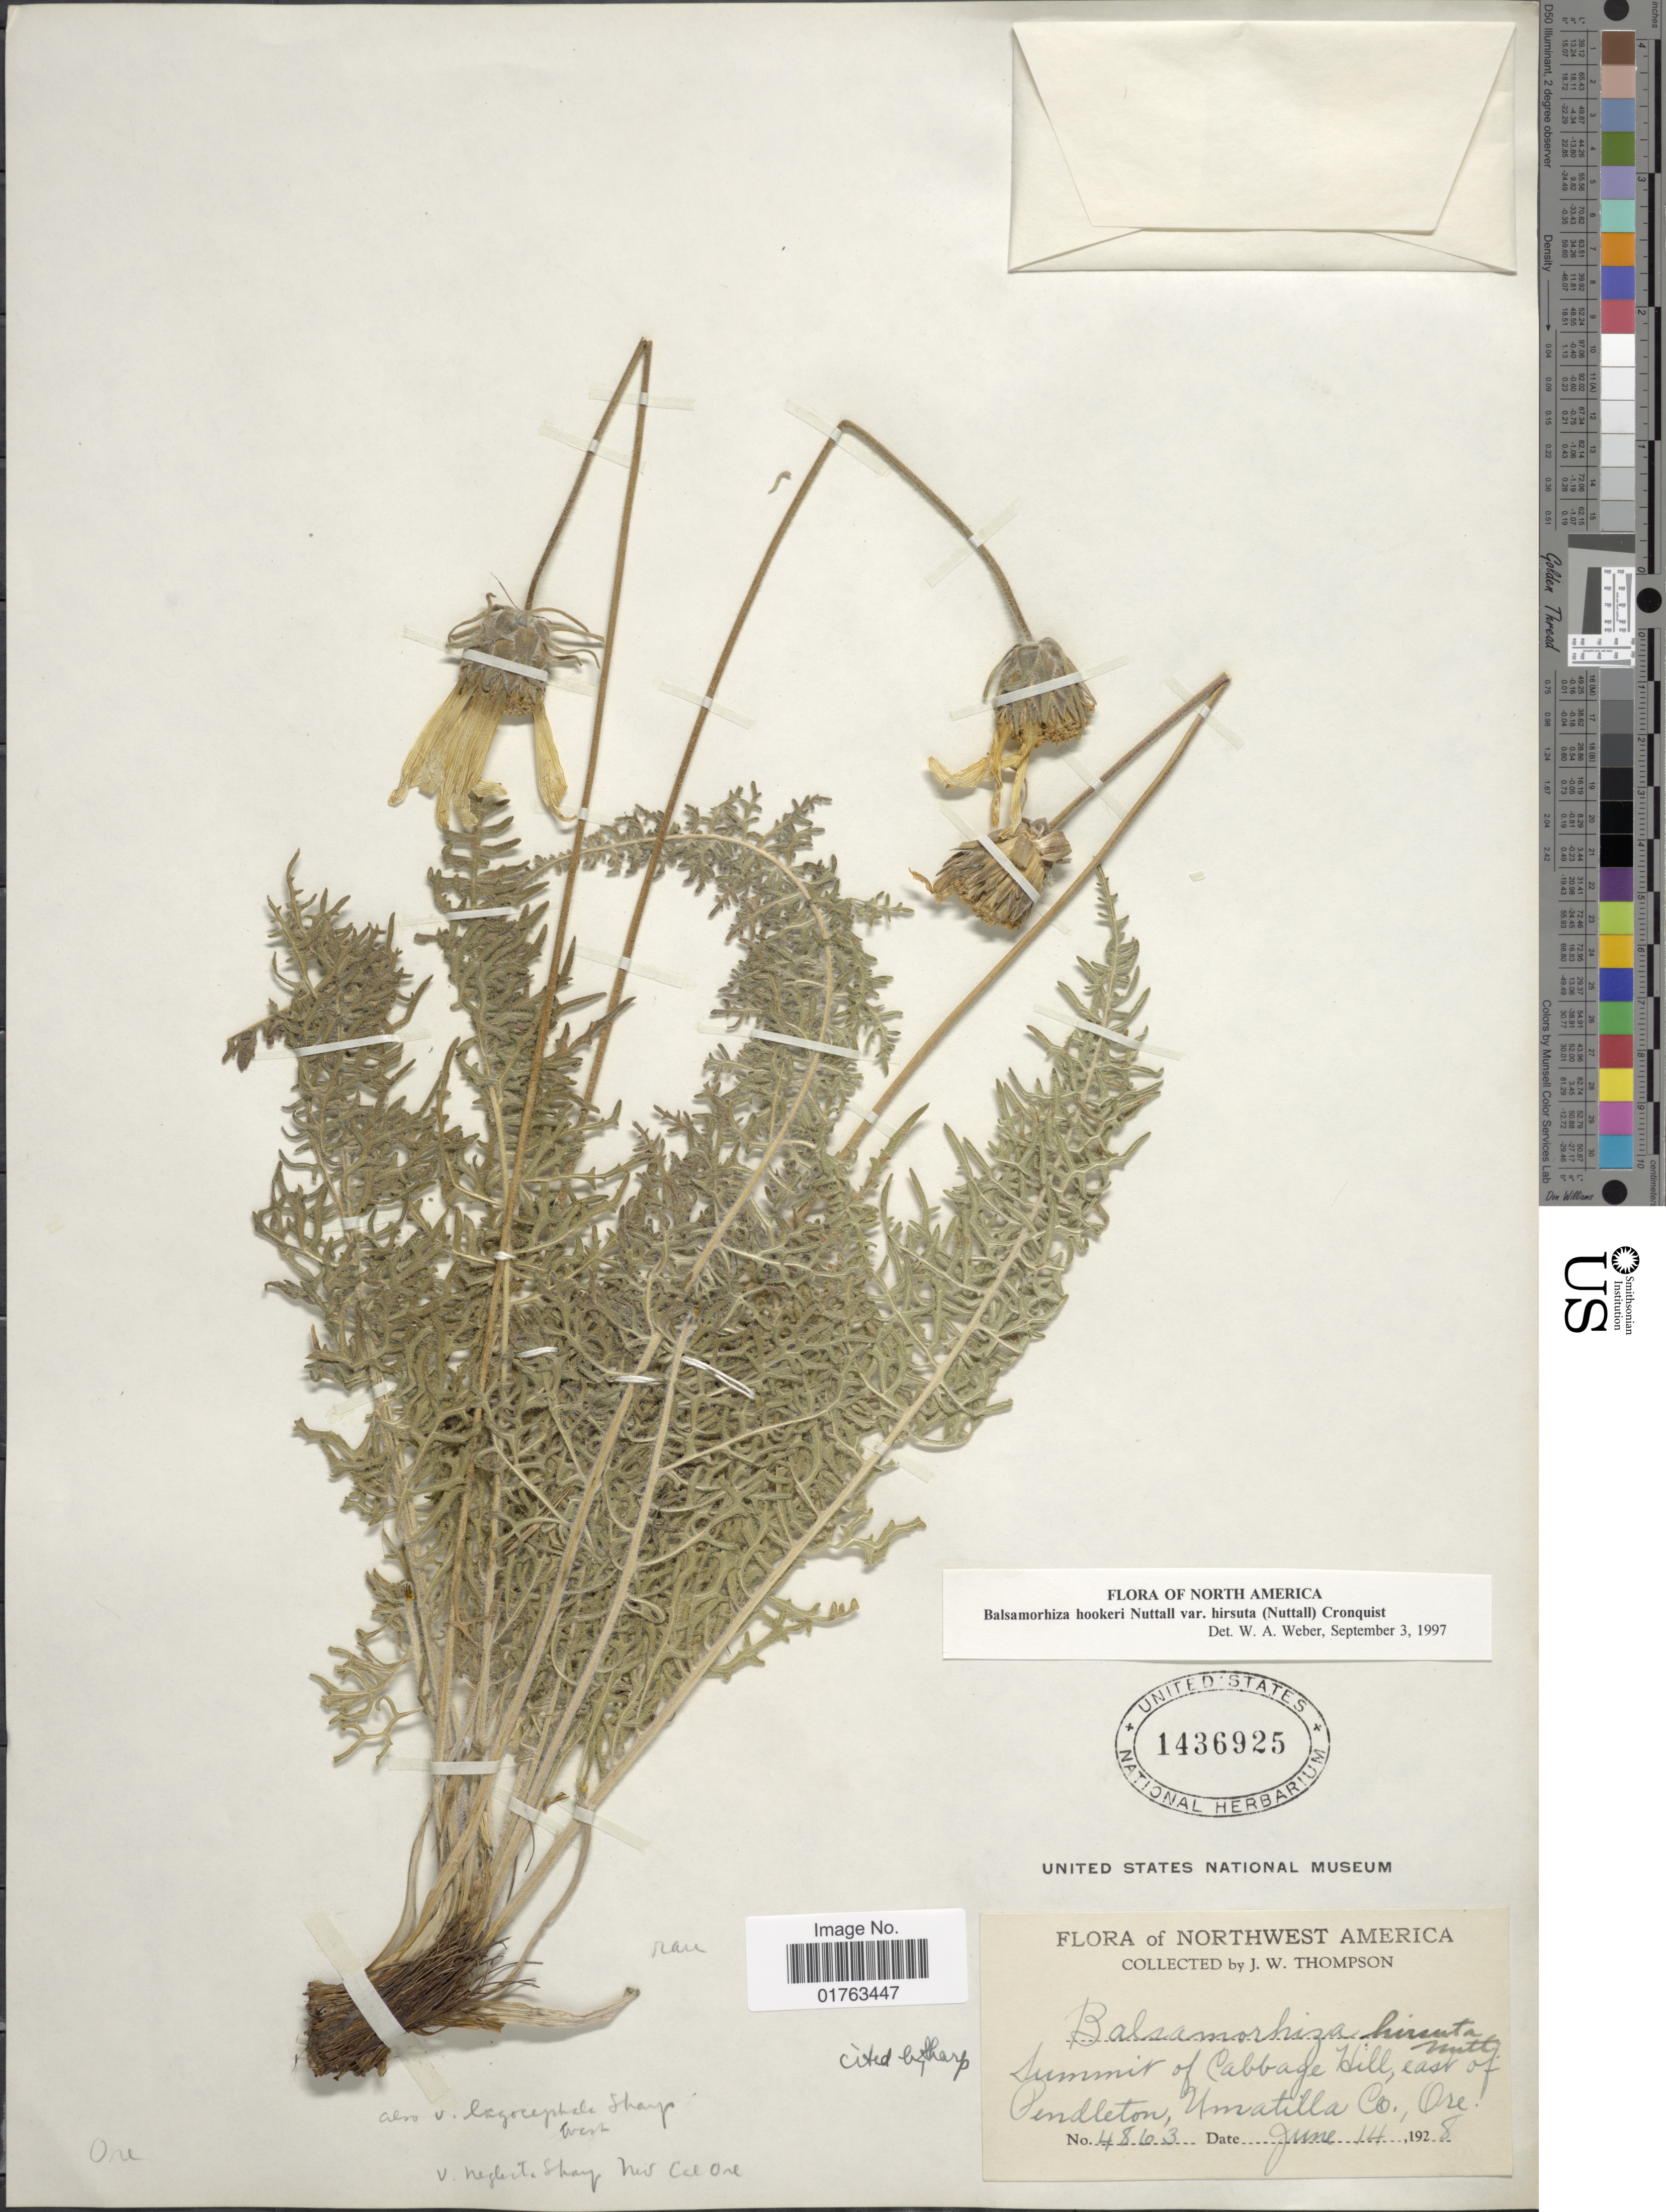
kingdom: Plantae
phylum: Tracheophyta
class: Magnoliopsida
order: Asterales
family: Asteraceae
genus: Balsamorhiza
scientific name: Balsamorhiza hookeri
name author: Nutt.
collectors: J. W. Thompson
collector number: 4863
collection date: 1928-06-14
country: United States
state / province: Oregon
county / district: Umatilla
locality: Northwest America, Summit of Cabbage Hill, east of Pendleton, Umatilla Co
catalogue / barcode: US 1436925